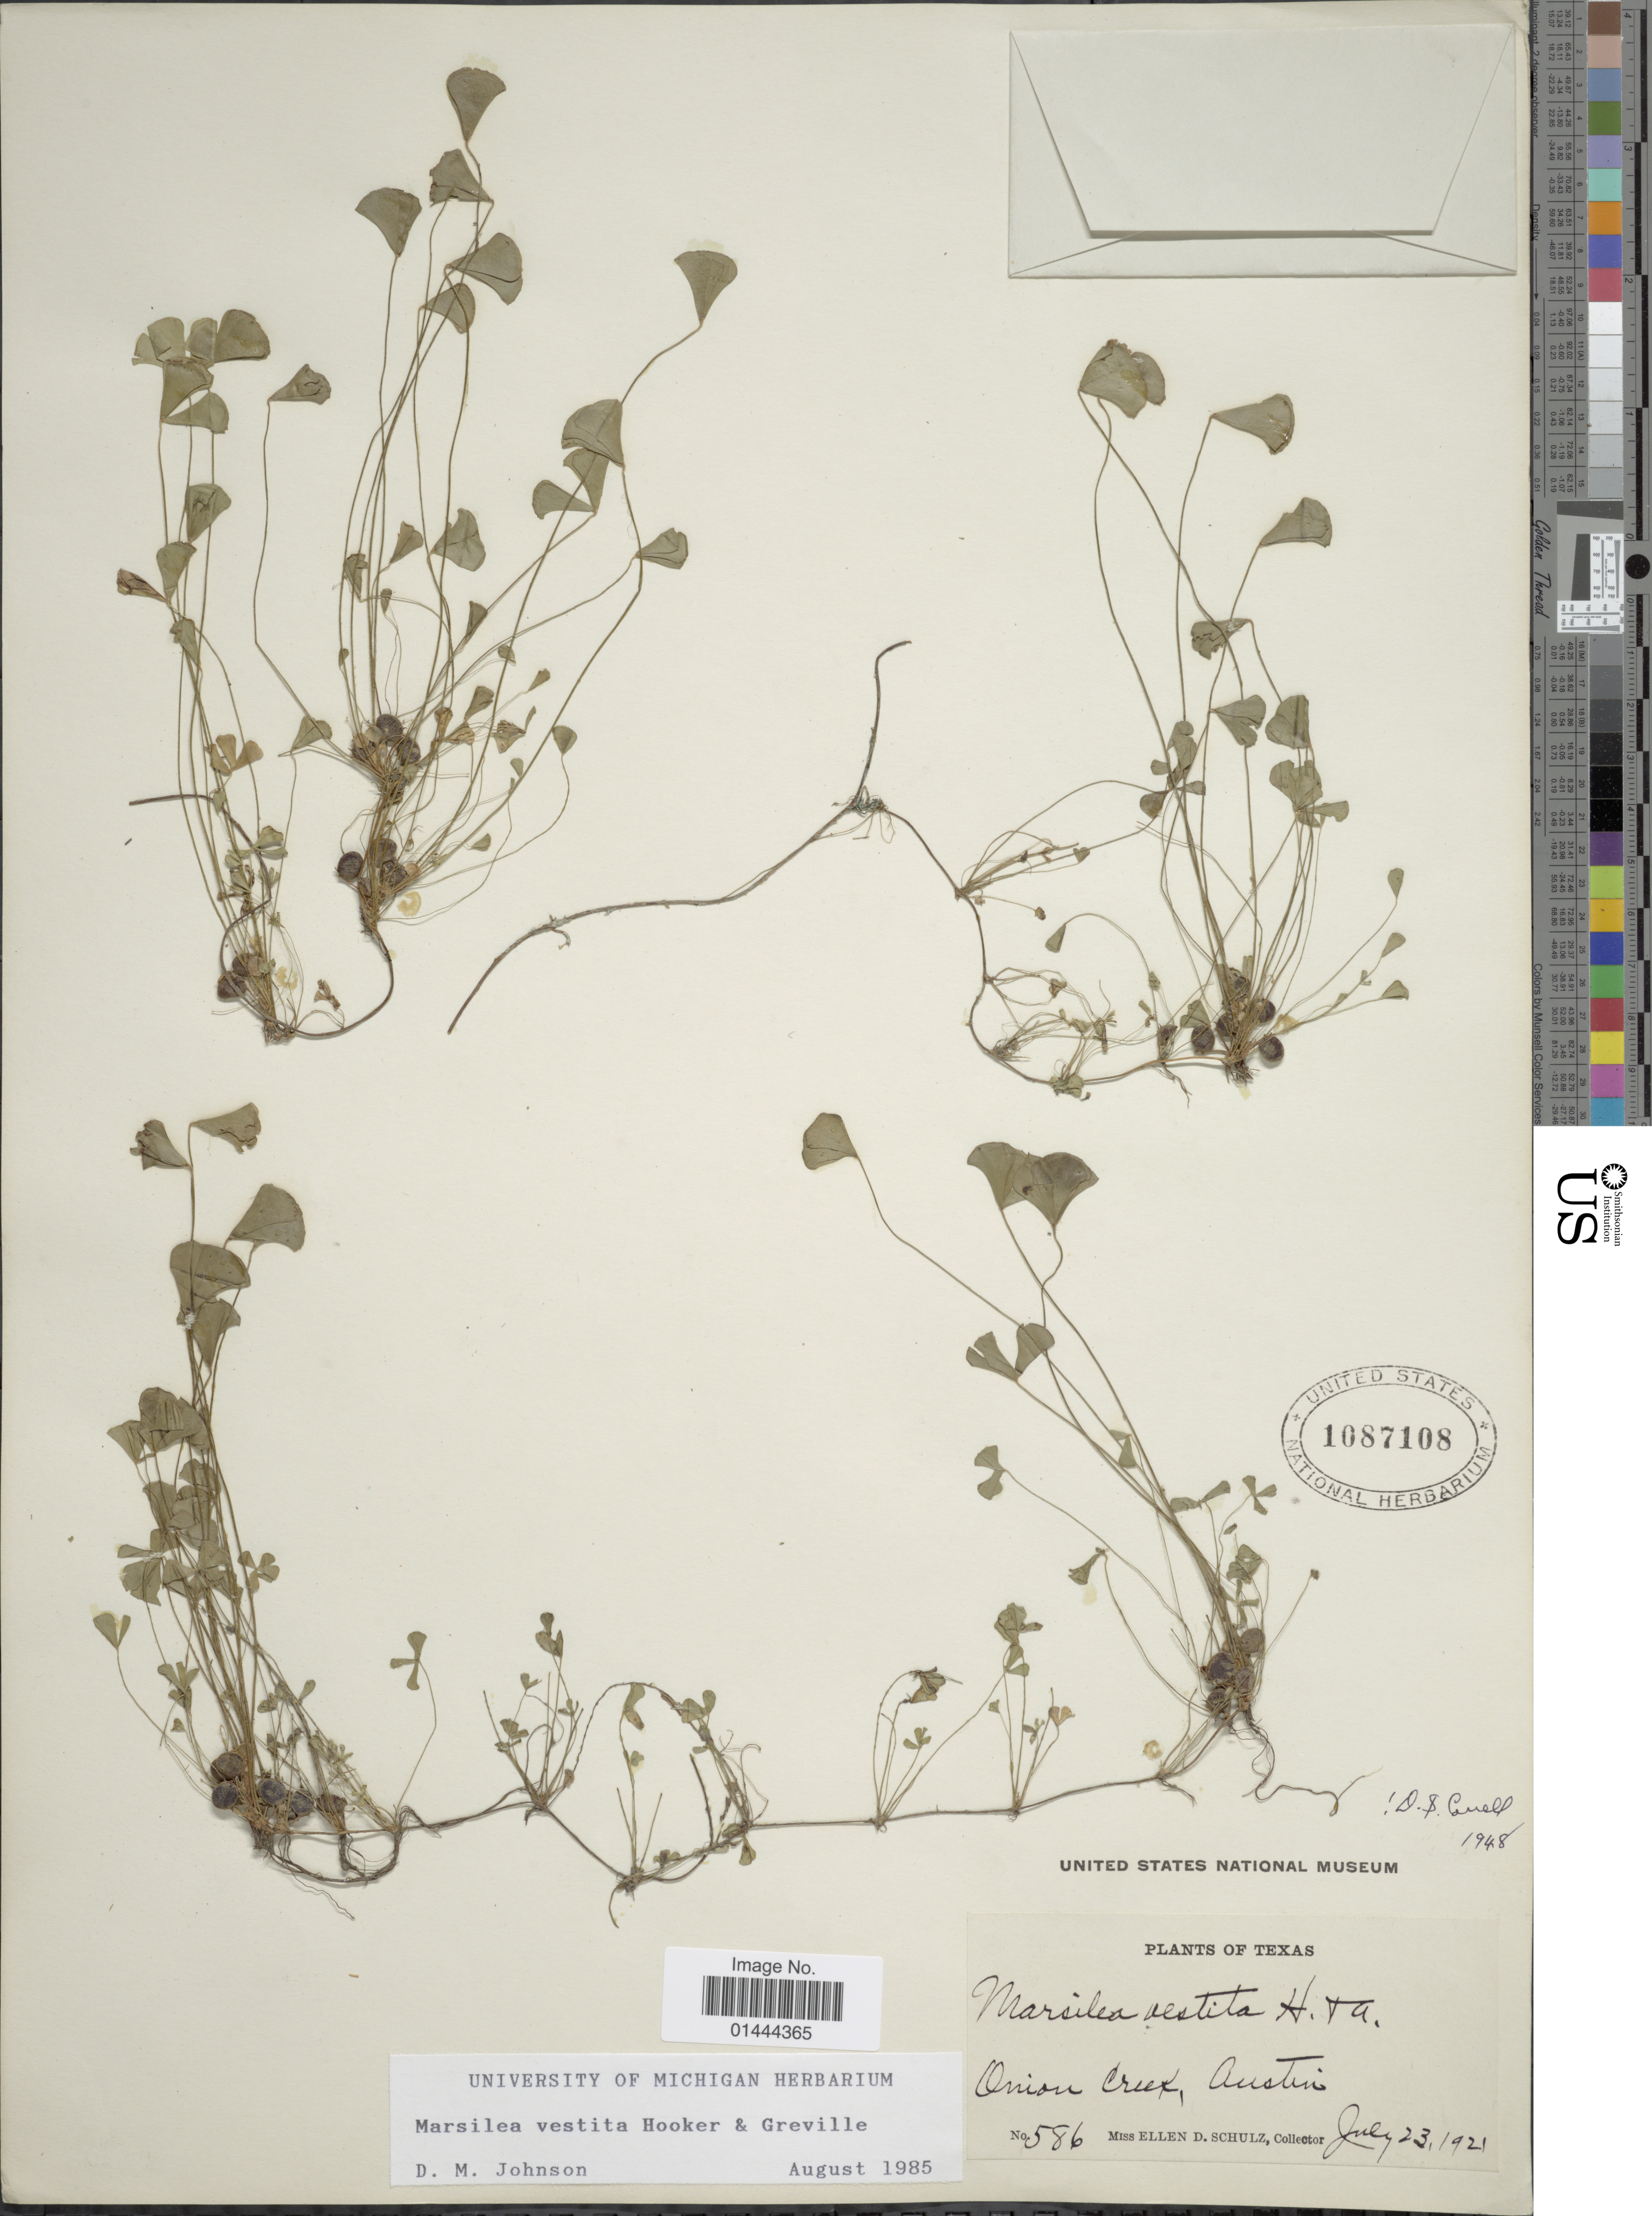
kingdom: Plantae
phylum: Tracheophyta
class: Polypodiopsida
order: Salviniales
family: Marsileaceae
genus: Marsilea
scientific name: Marsilea vestita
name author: Hook. & Grev.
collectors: E. D. Schulz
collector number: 586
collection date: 1921-07-23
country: United States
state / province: Texas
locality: Onion Creek, Austin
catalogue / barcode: US 1087108